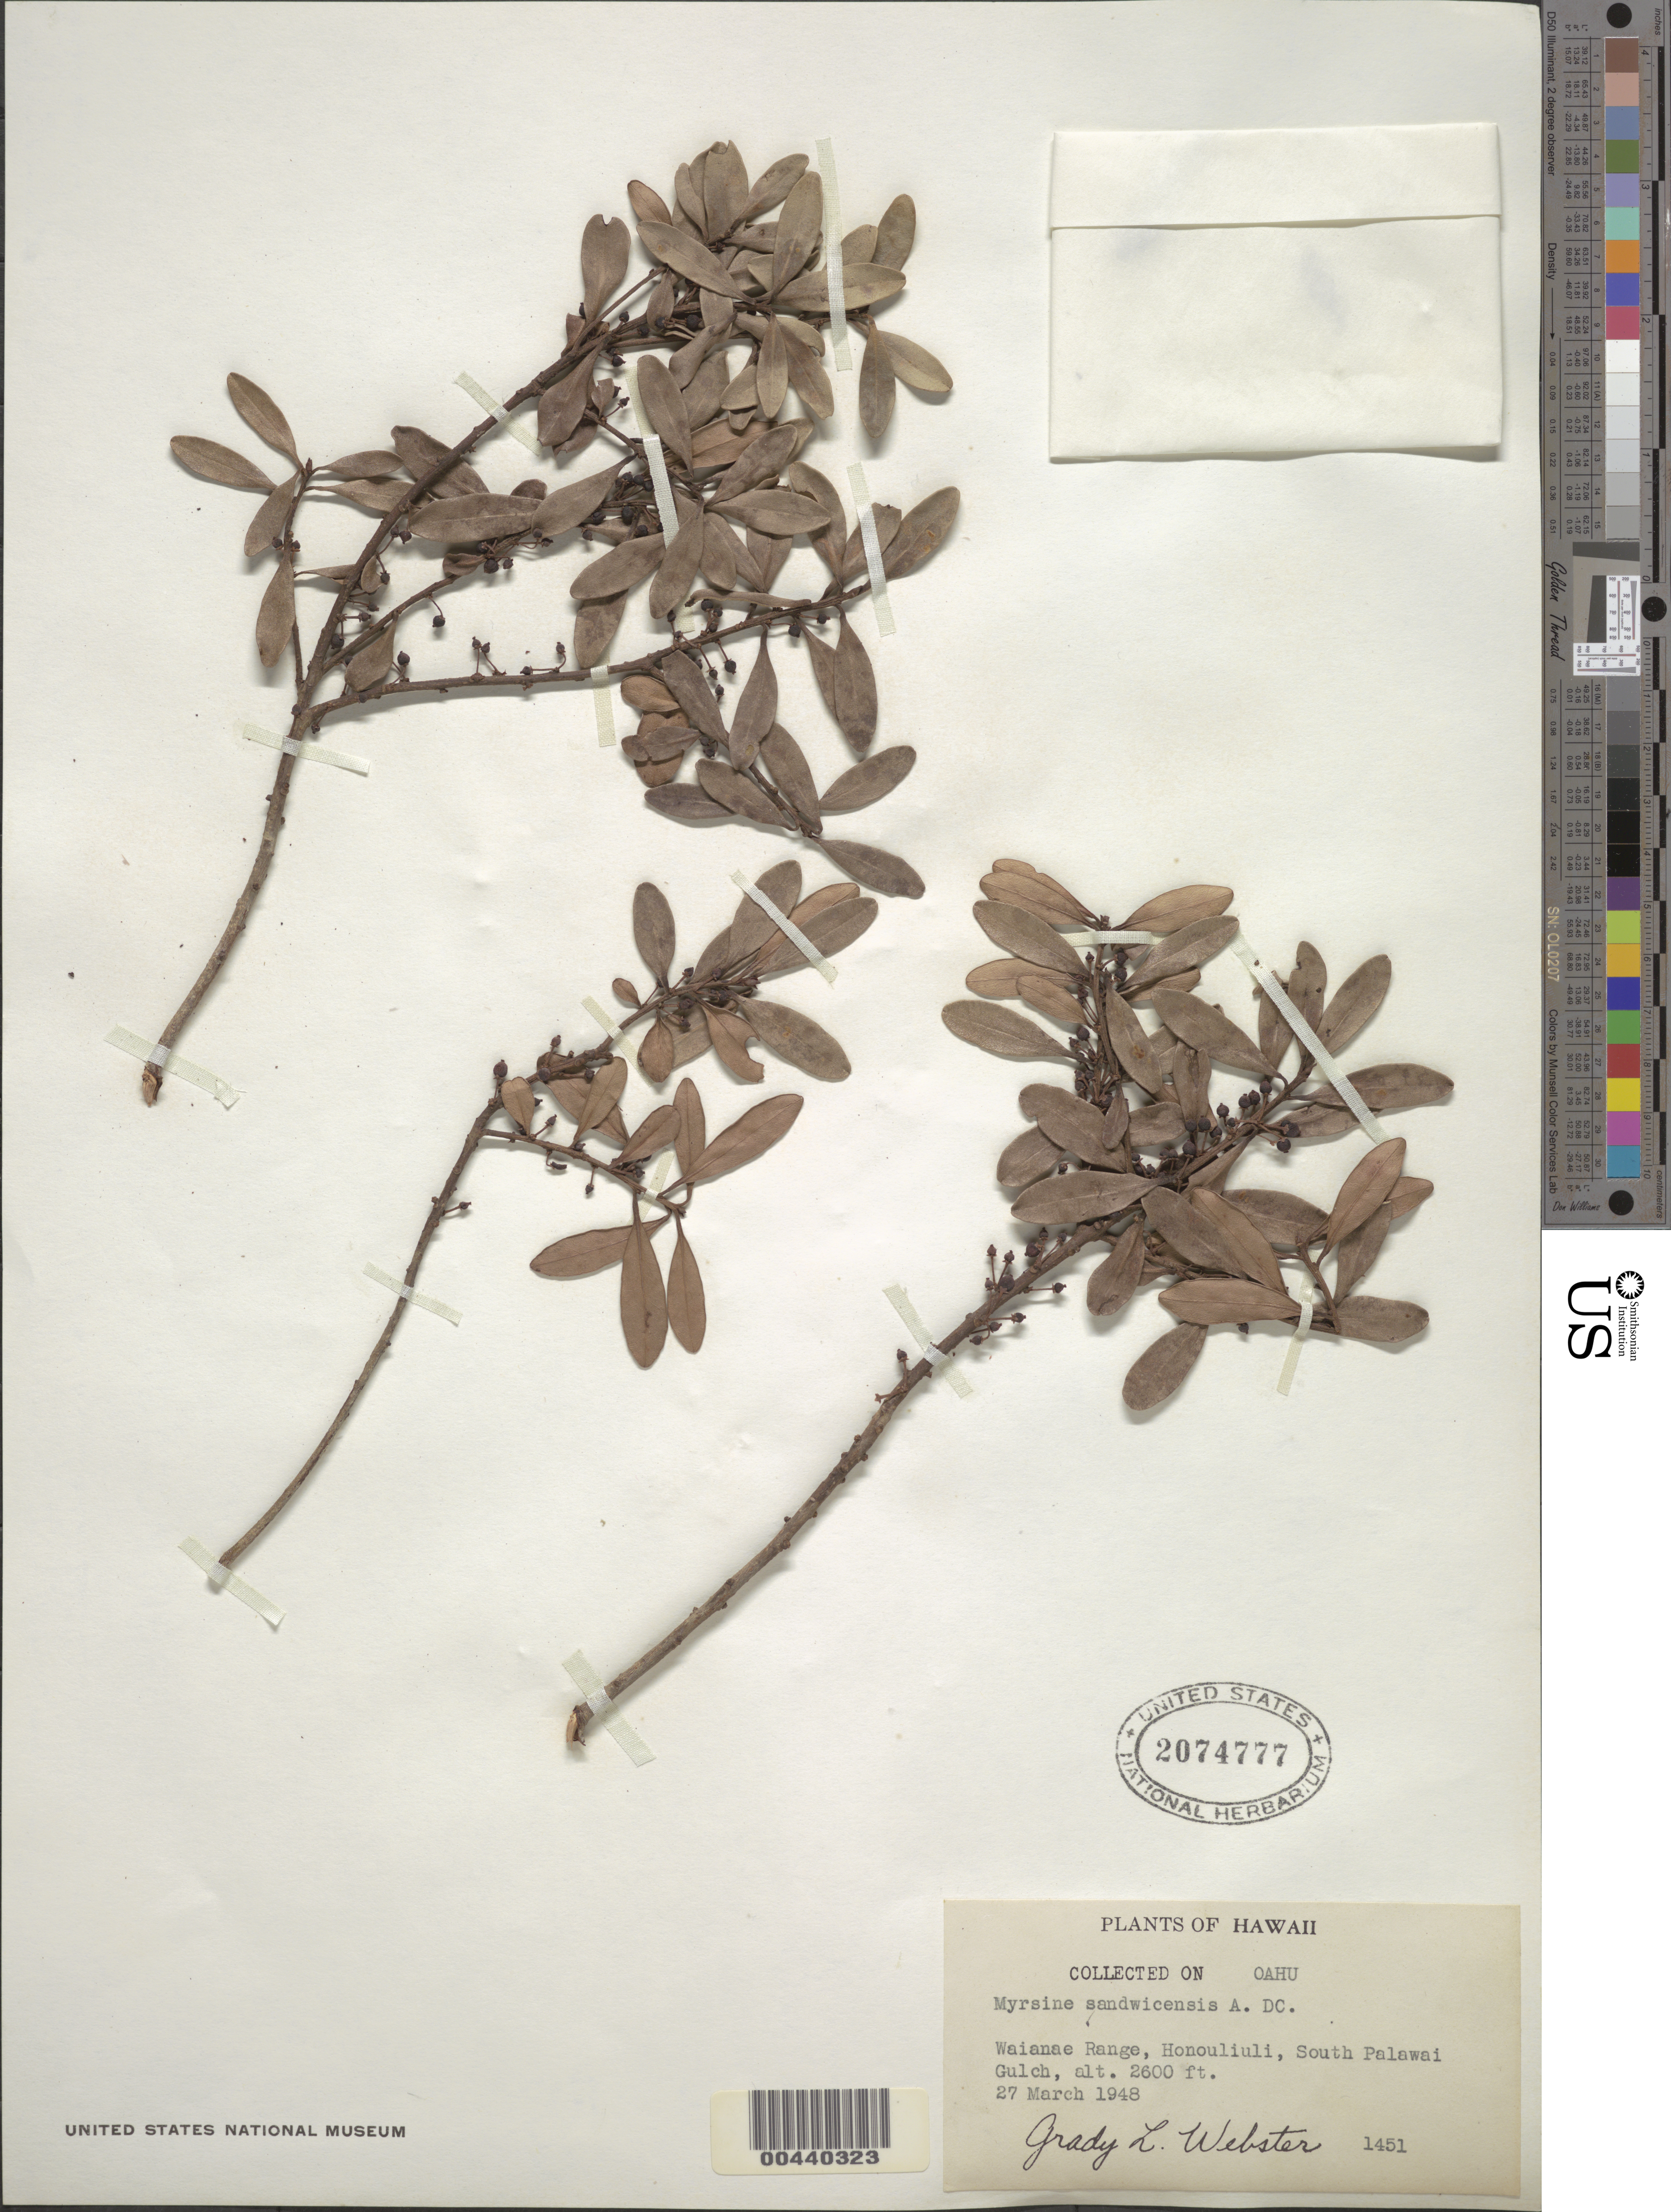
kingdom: Plantae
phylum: Tracheophyta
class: Magnoliopsida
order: Ericales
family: Primulaceae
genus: Myrsine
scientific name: Myrsine sandwicensis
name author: A. DC.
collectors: G. L. Webster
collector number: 1451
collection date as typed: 27 Mar 1948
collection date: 1948-03-27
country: United States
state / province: Hawaii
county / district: Honolulu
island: Oahu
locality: Waianae Range, Honouliuli, South Palawai Gulch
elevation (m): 792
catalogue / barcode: US 2074777